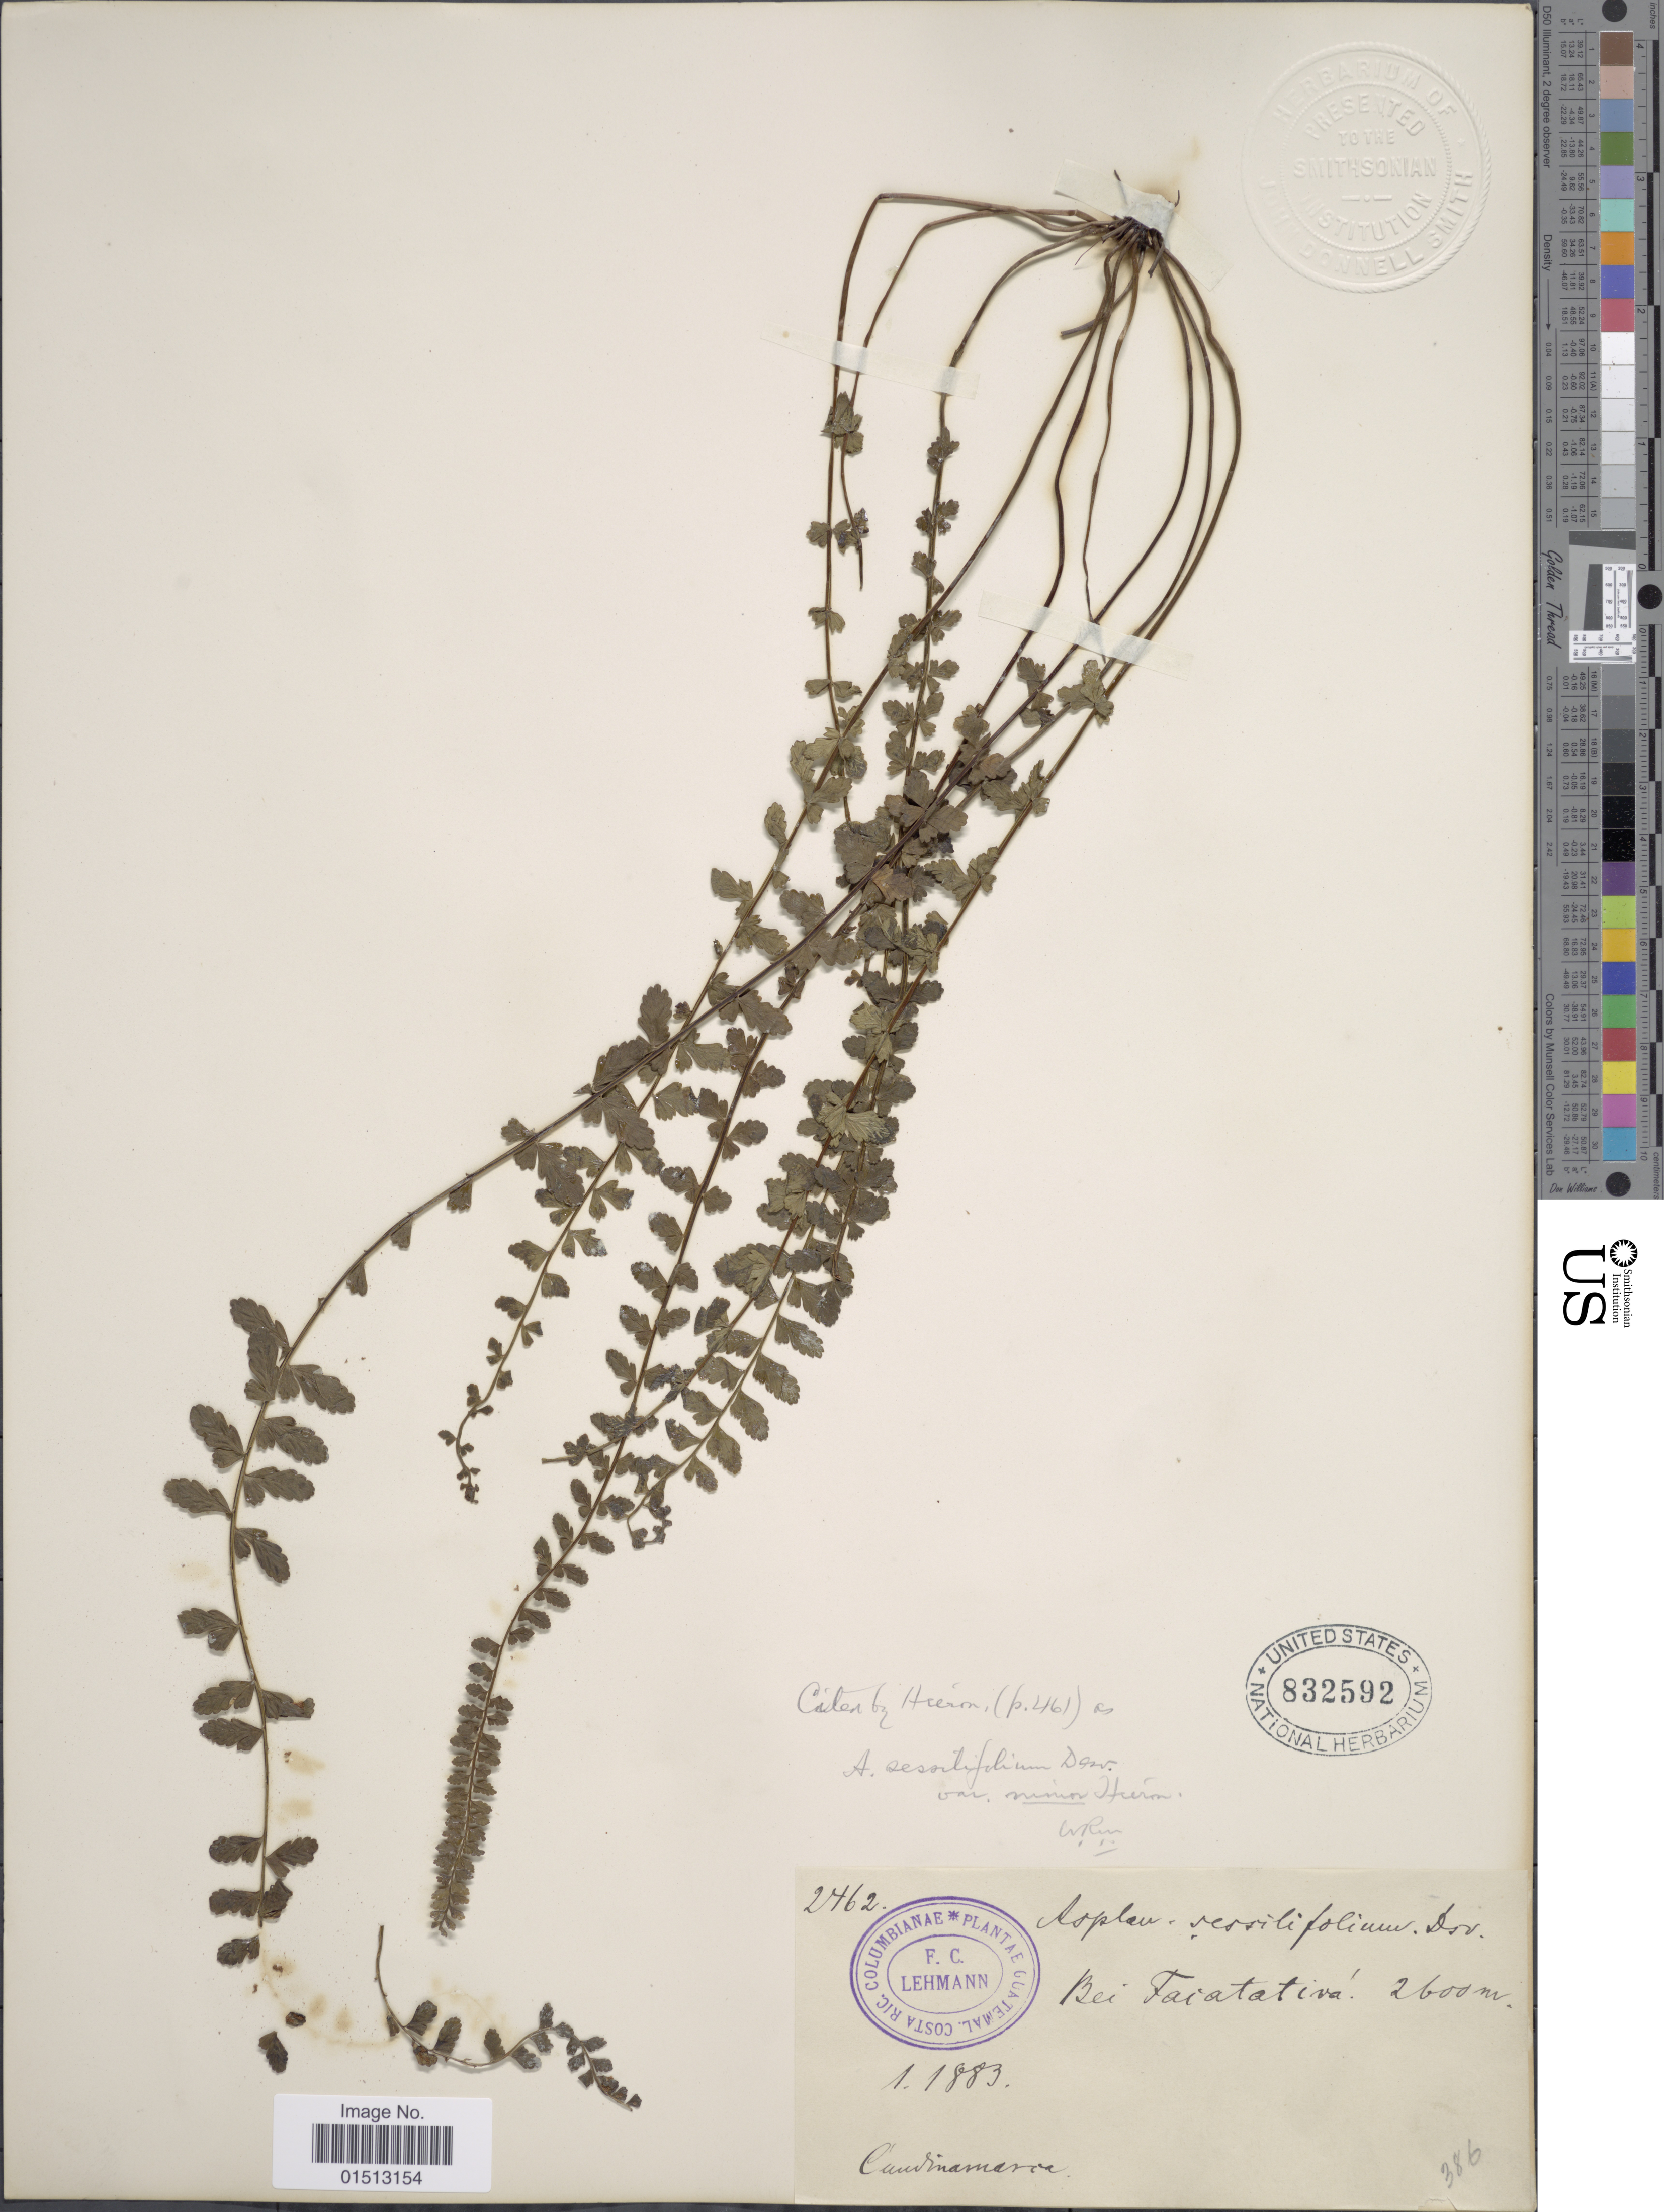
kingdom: Plantae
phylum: Tracheophyta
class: Polypodiopsida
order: Polypodiales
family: Aspleniaceae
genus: Asplenium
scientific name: Asplenium sessilifolium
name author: Desv.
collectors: F. C. Lehmann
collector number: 2462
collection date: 1883-01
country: Colombia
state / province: Cundinamarca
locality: Bei Facatativá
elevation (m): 2600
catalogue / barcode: US 832592